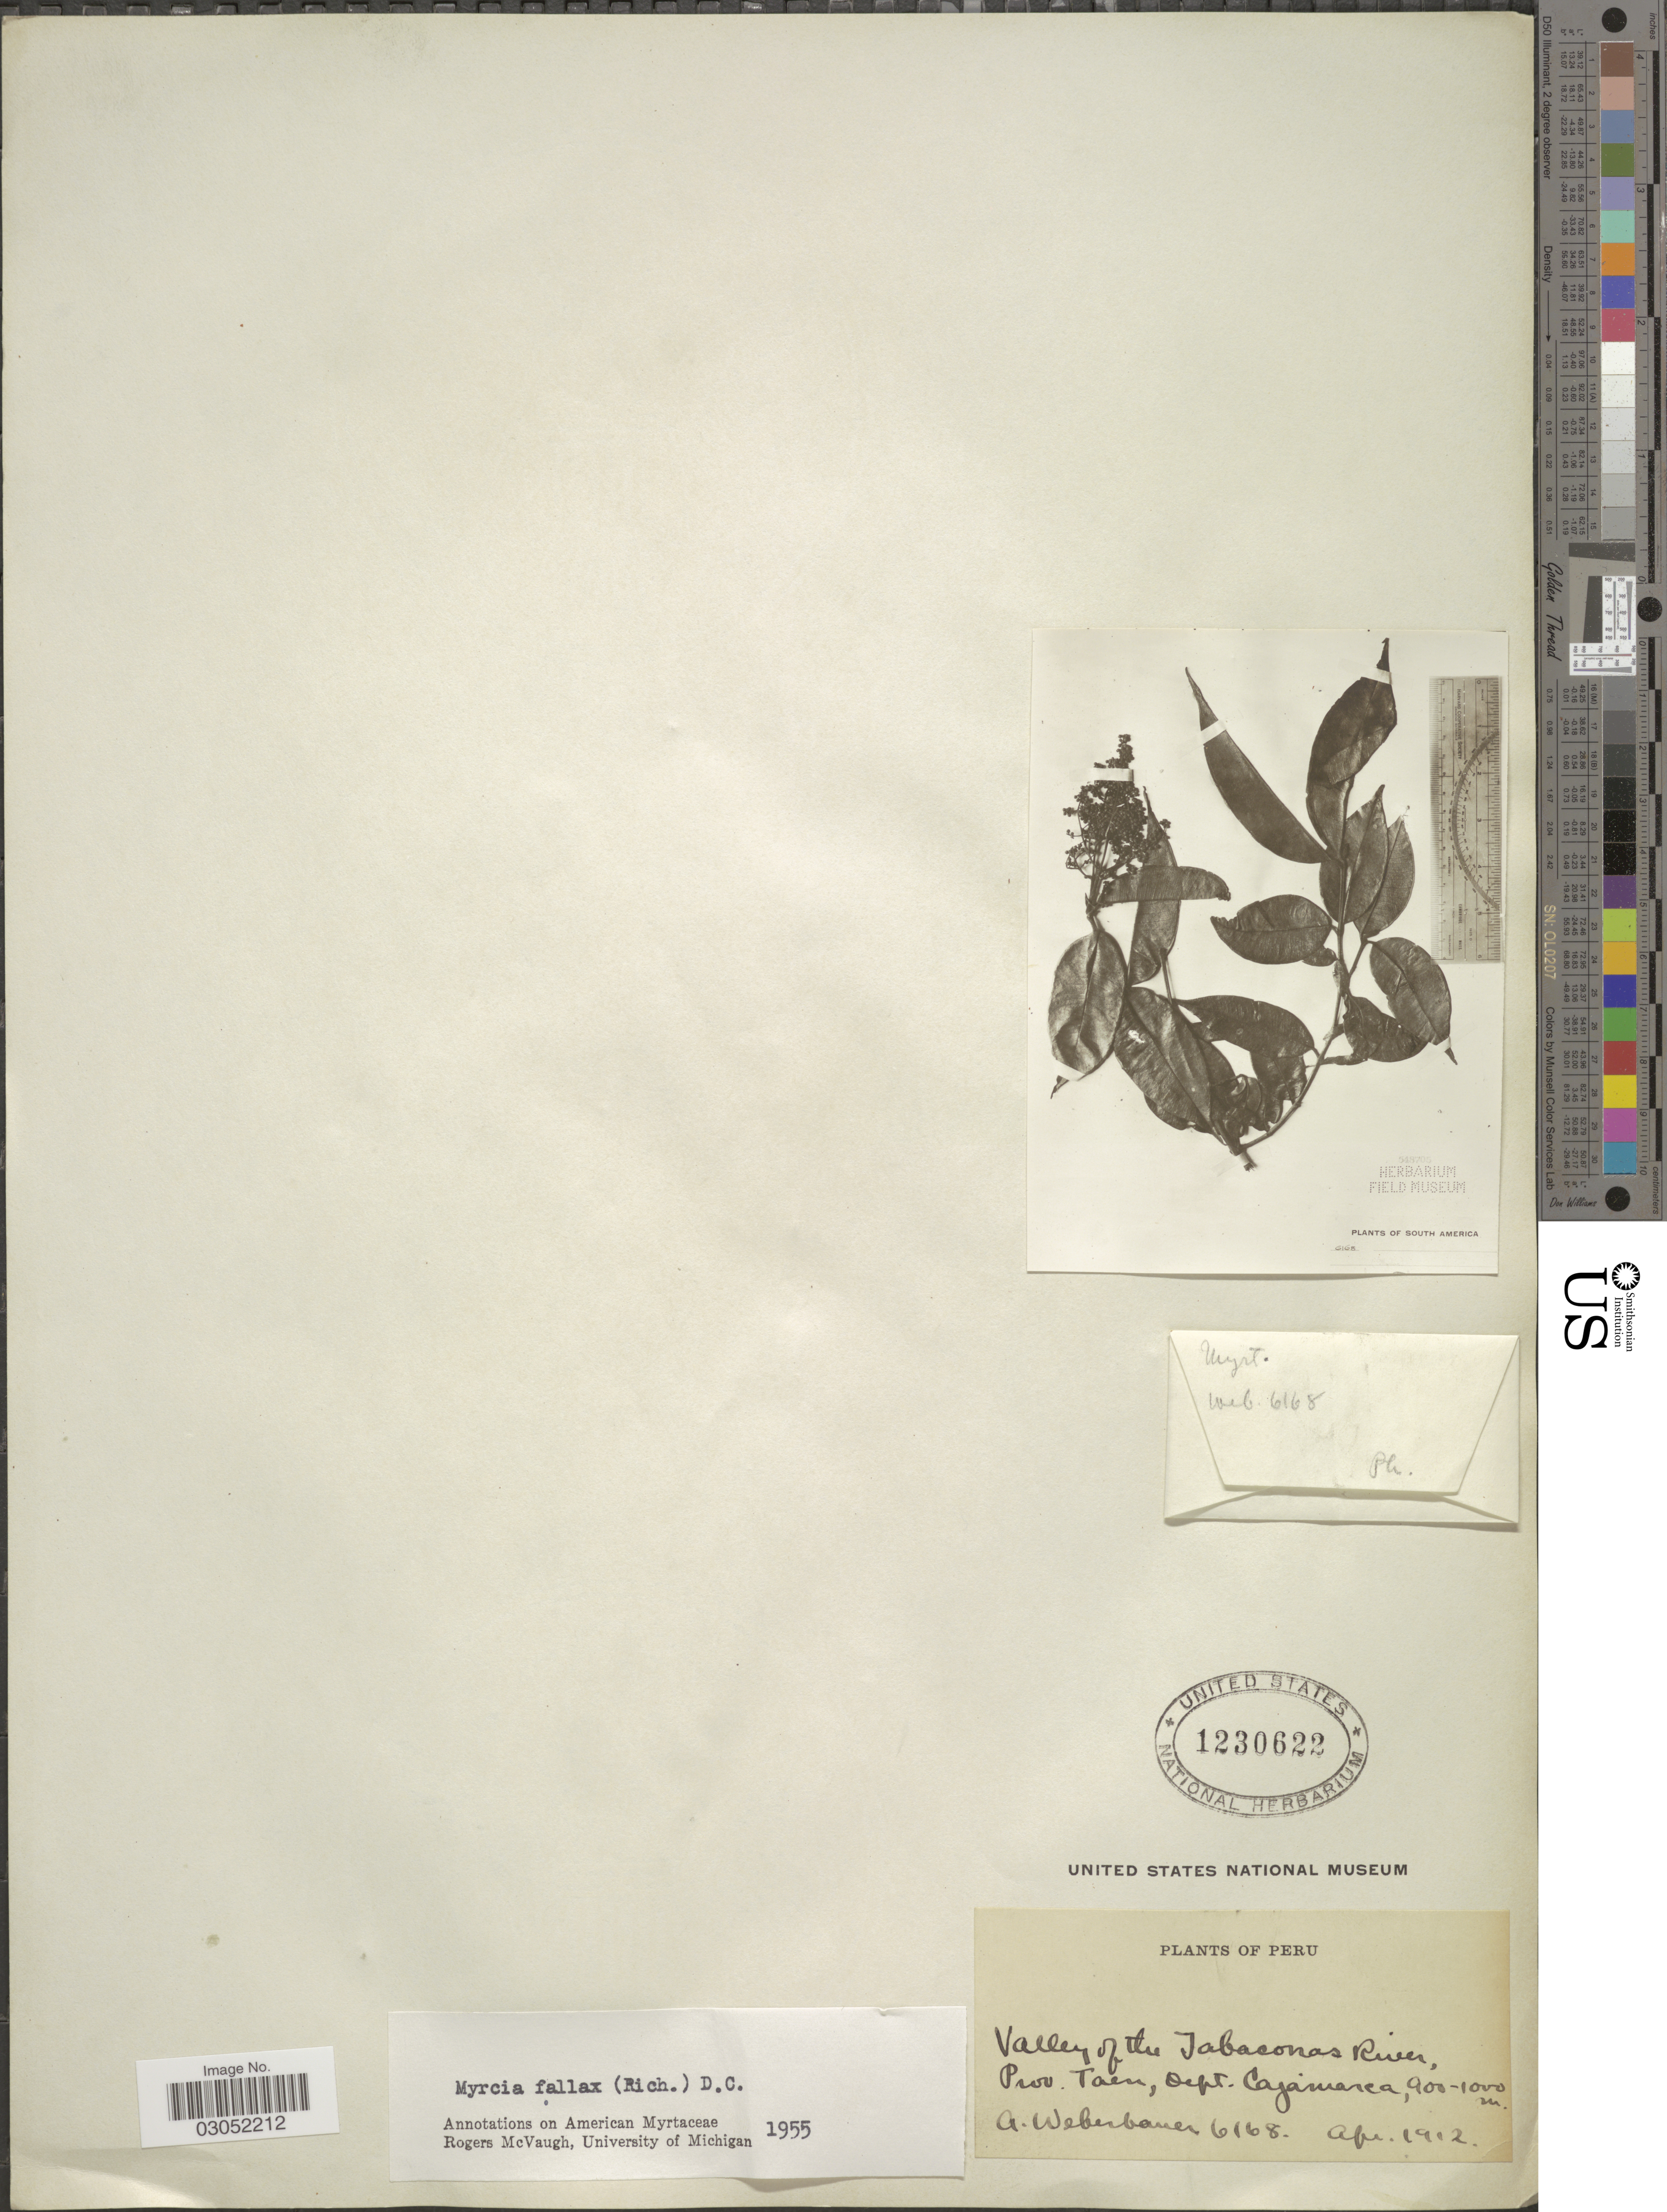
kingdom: Plantae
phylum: Tracheophyta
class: Magnoliopsida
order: Myrtales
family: Myrtaceae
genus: Myrcia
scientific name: Myrcia fallax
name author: (Rich.) DC.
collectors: A. Weberbauer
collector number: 6168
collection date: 1912-04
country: Peru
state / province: Cajamarca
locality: Valley of the Tabaconas River, Prov. Tacu, Dept. Cajamarca.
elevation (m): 900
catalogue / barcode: US 1230622